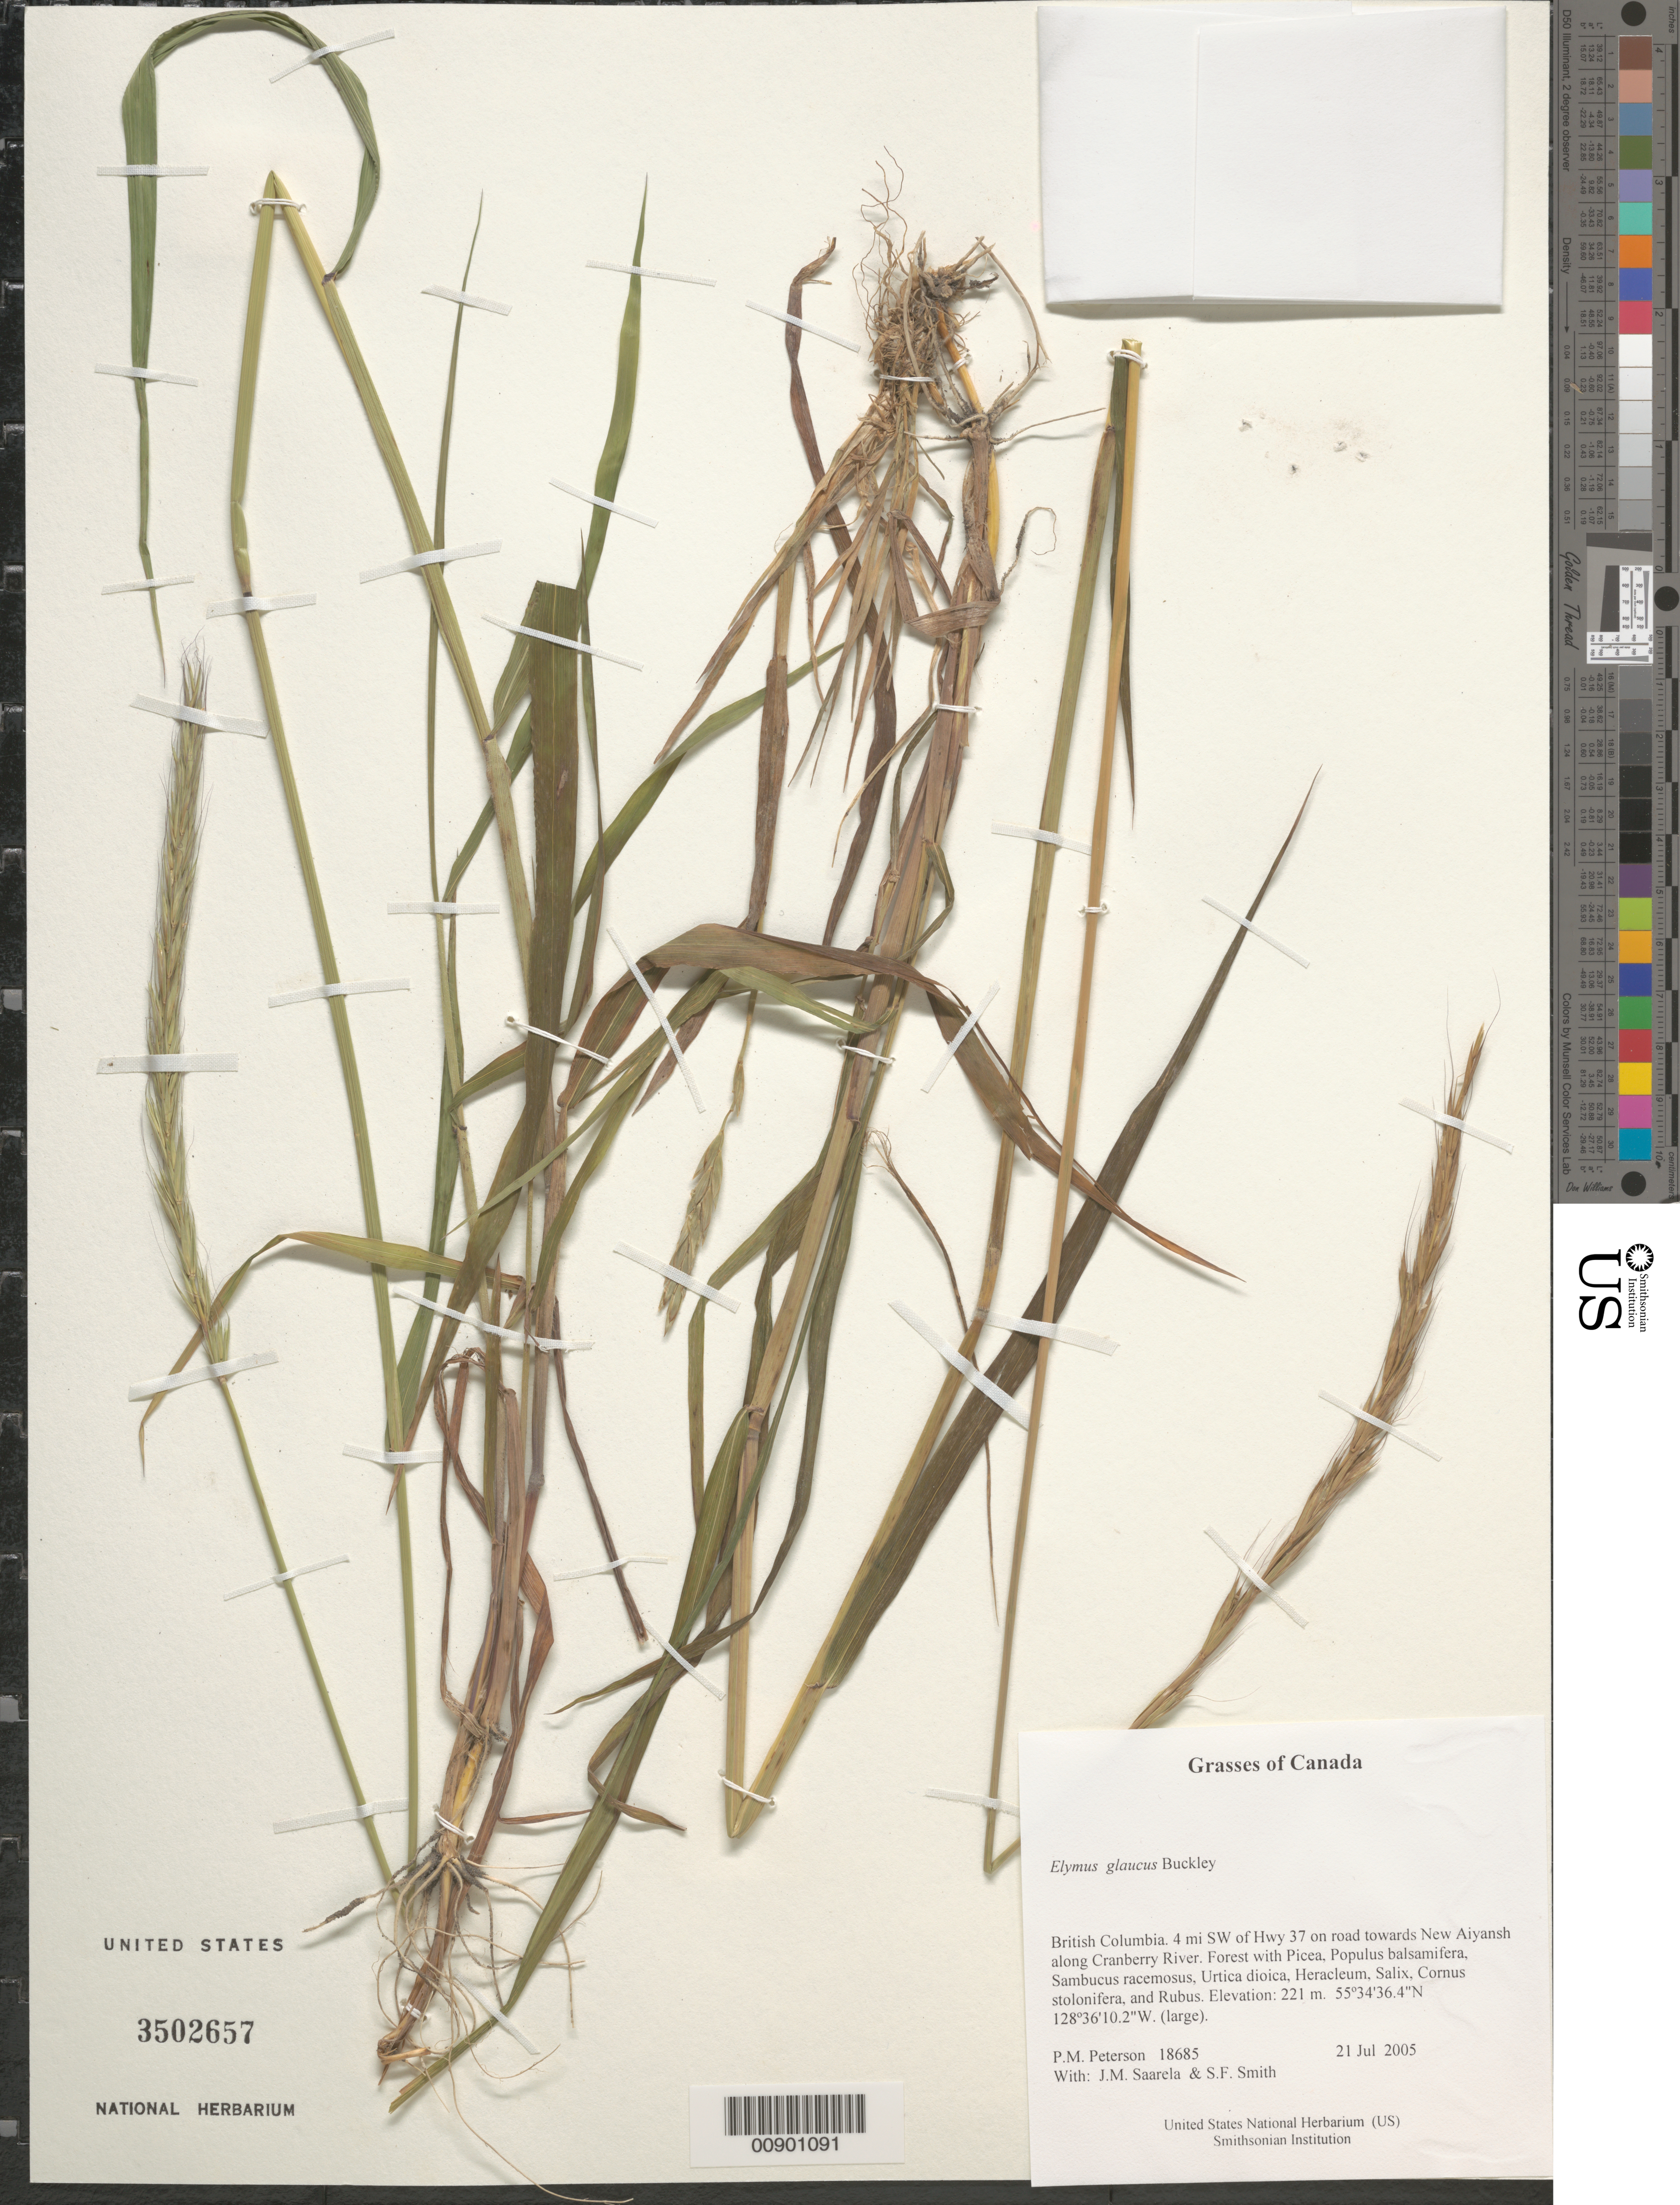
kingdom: Plantae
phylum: Tracheophyta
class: Liliopsida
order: Poales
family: Poaceae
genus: Elymus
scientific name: Elymus glaucus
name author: Buckley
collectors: P. M. Peterson, J. Saarela & S.F. Smith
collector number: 18685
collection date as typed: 21 Jul 2004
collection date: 2004-07-21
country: Canada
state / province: British Columbia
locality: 4 mi SW of Hwy 37 on road towards New Aiyansh along Cranberry River. Forest with Picea, Populus balsamifera, Sambucus racemosus, Urtica dioica, Heracleum, Salix, Cornus stolonifera, and Rubus.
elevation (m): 221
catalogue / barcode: US 3502657